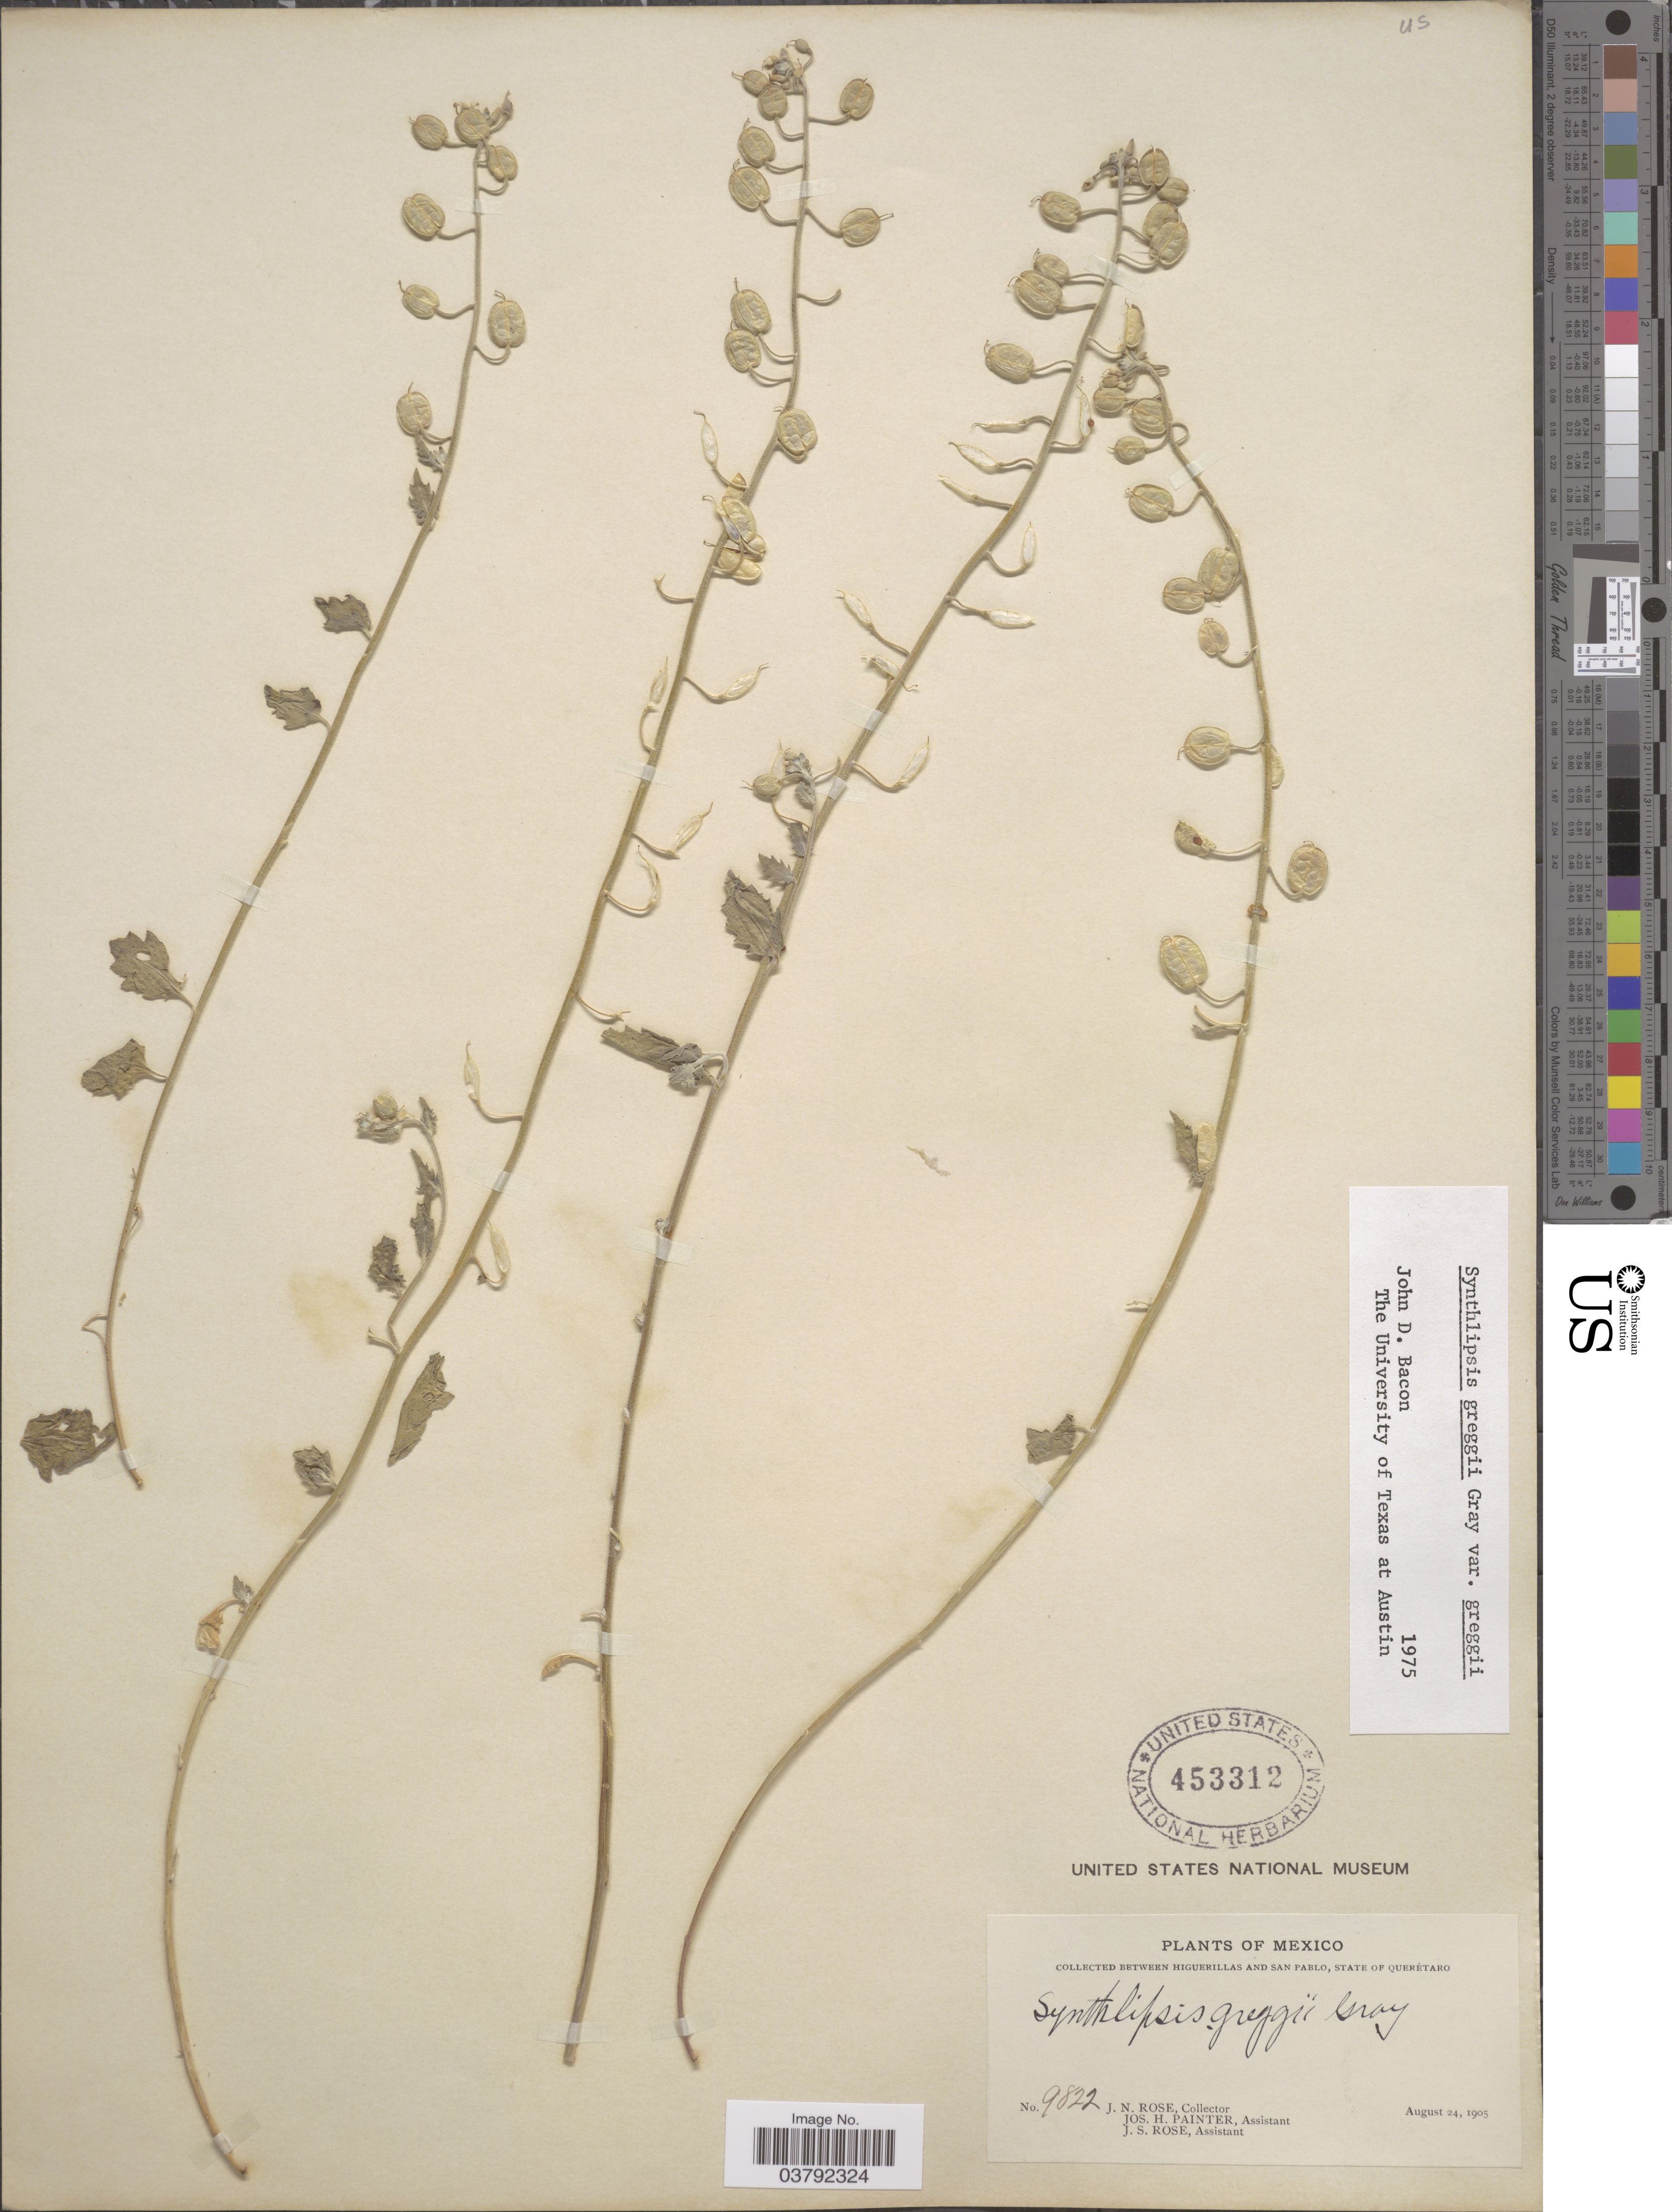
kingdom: Plantae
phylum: Tracheophyta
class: Magnoliopsida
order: Brassicales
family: Brassicaceae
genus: Synthlipsis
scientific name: Synthlipsis greggii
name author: A. Gray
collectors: J. N. Rose, J. H. Painter & J. S. Rose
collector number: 9822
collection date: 1905-08-24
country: Mexico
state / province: Querétaro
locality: Between Higuerillas and San Pablo.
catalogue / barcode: US 453312